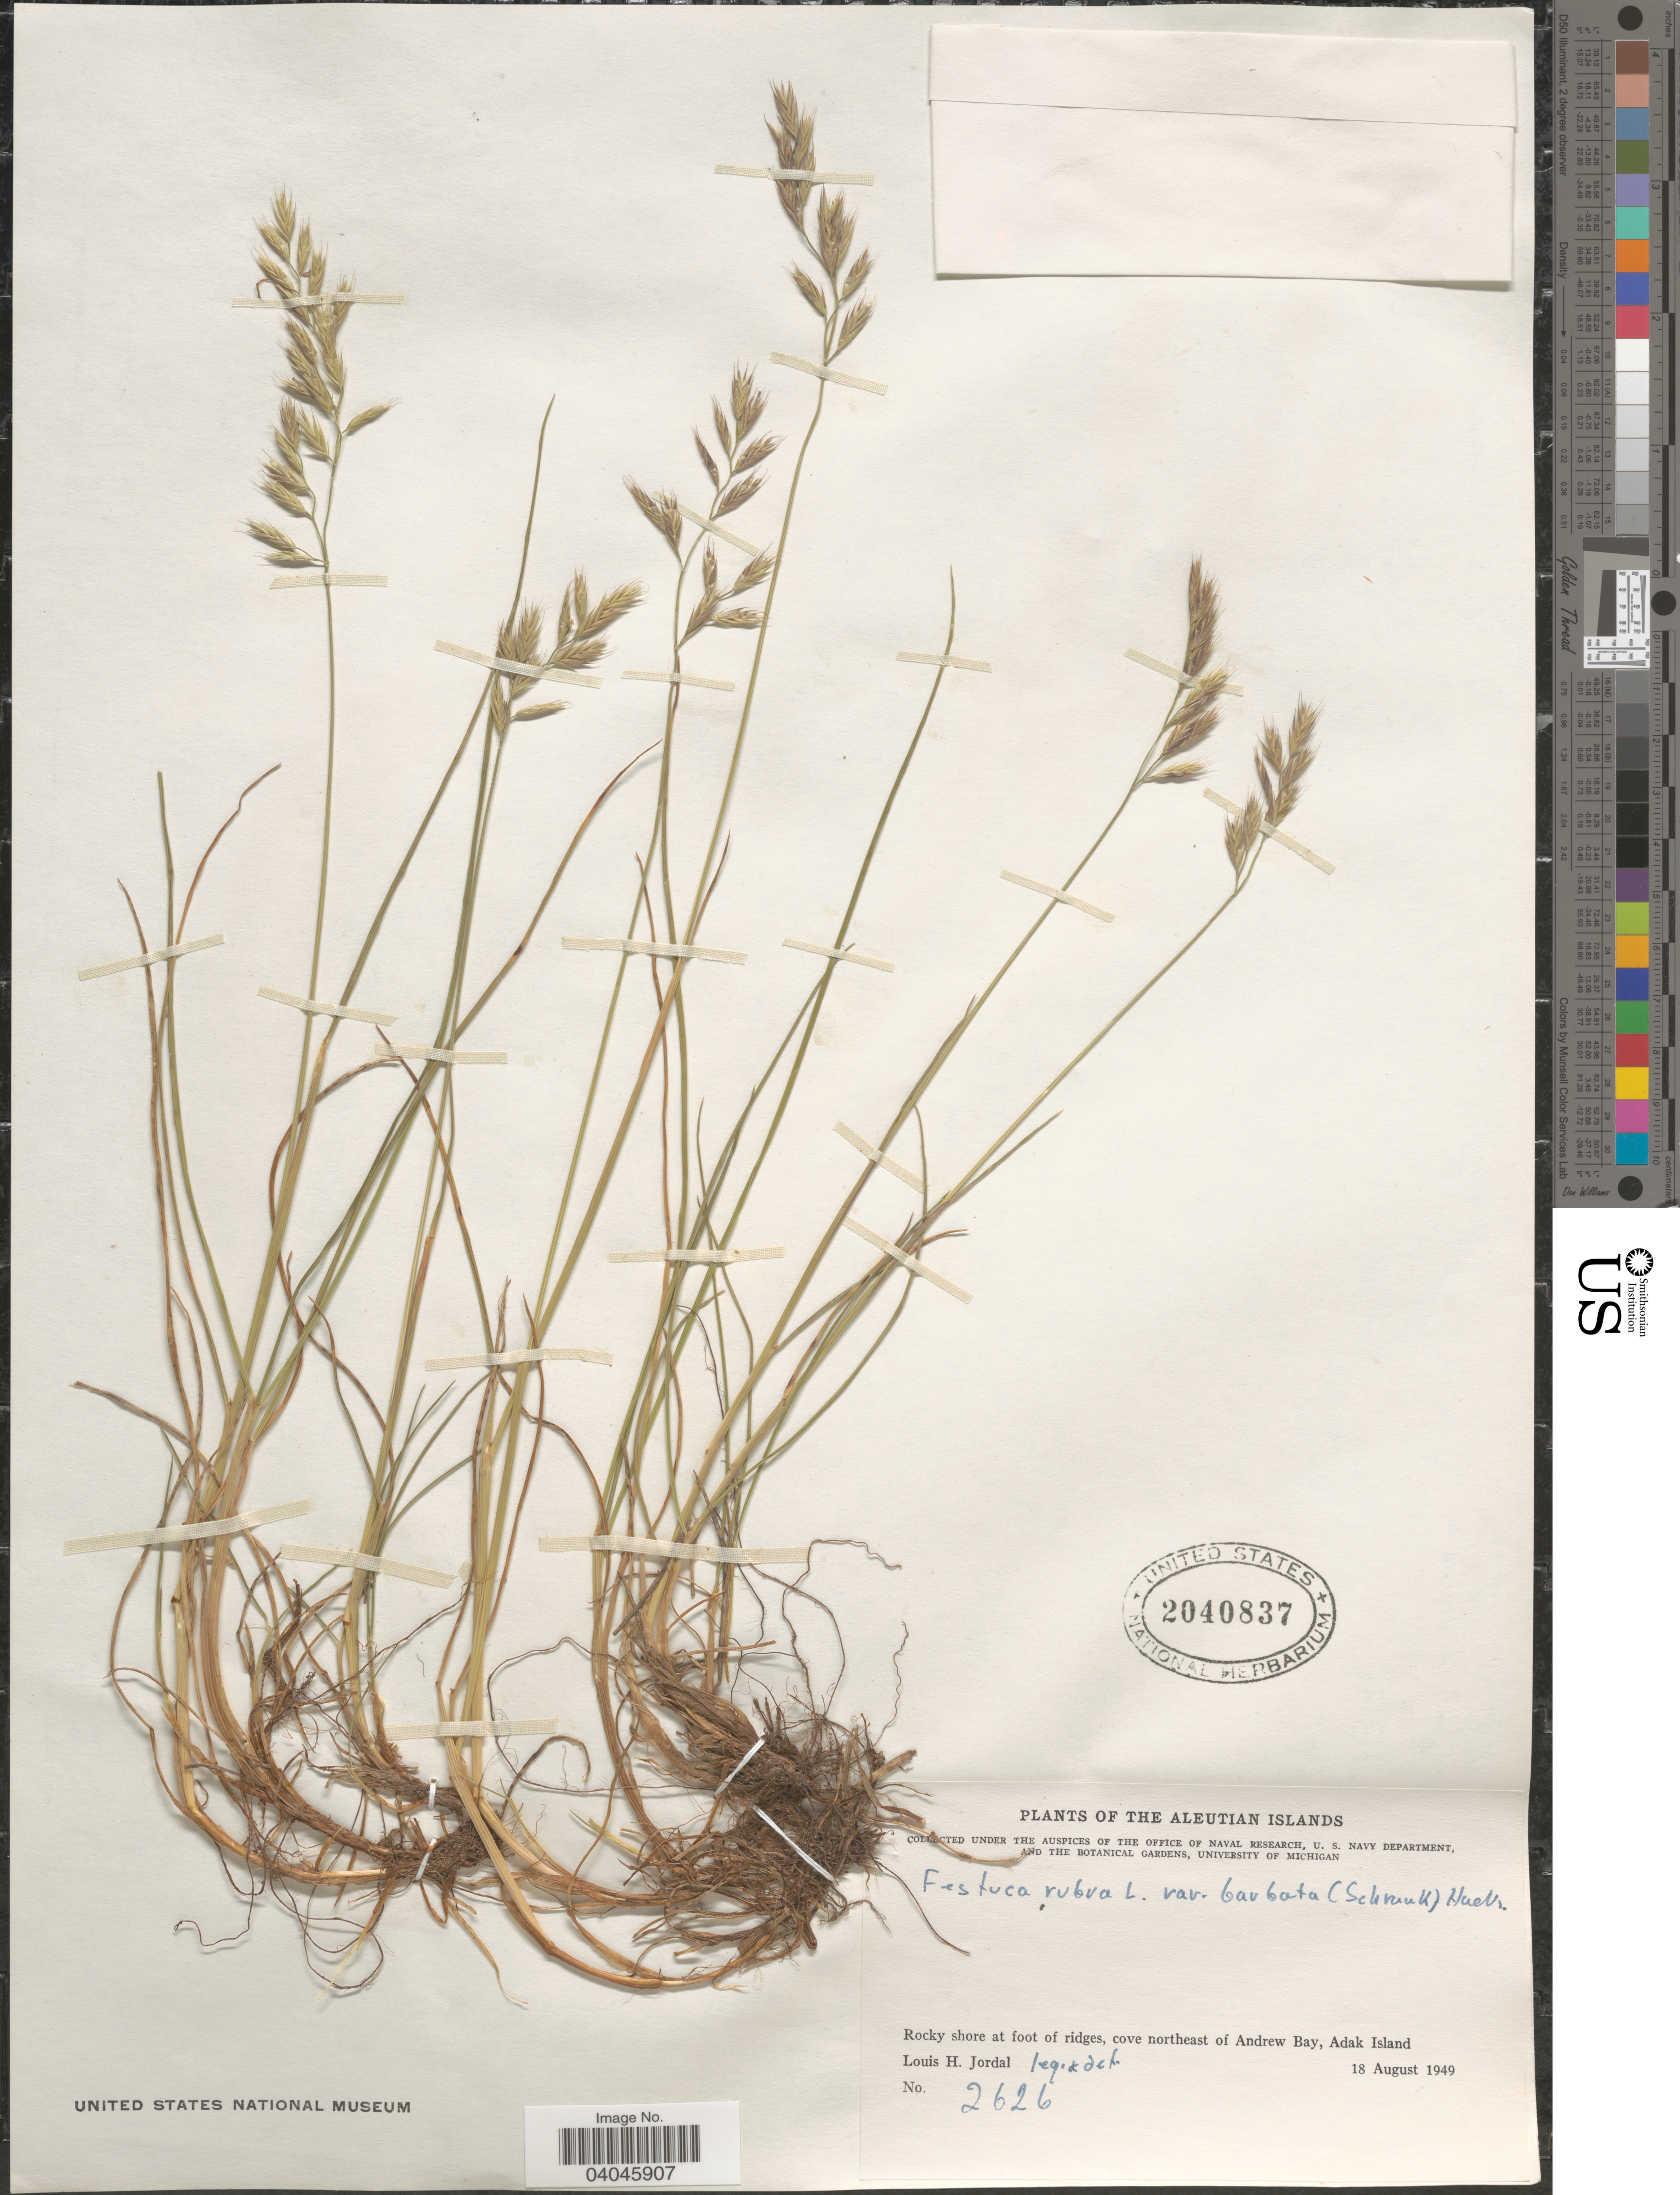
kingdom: Plantae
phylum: Tracheophyta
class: Liliopsida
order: Poales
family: Poaceae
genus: Festuca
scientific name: Festuca rubra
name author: L.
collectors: L. Jordal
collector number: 2626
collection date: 1949-08-18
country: United States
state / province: Alaska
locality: Aleutian Islands. Rocky shore at foot of ridges, cove northeast of Andrew Bay, Adak Island.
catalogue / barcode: US 2040837